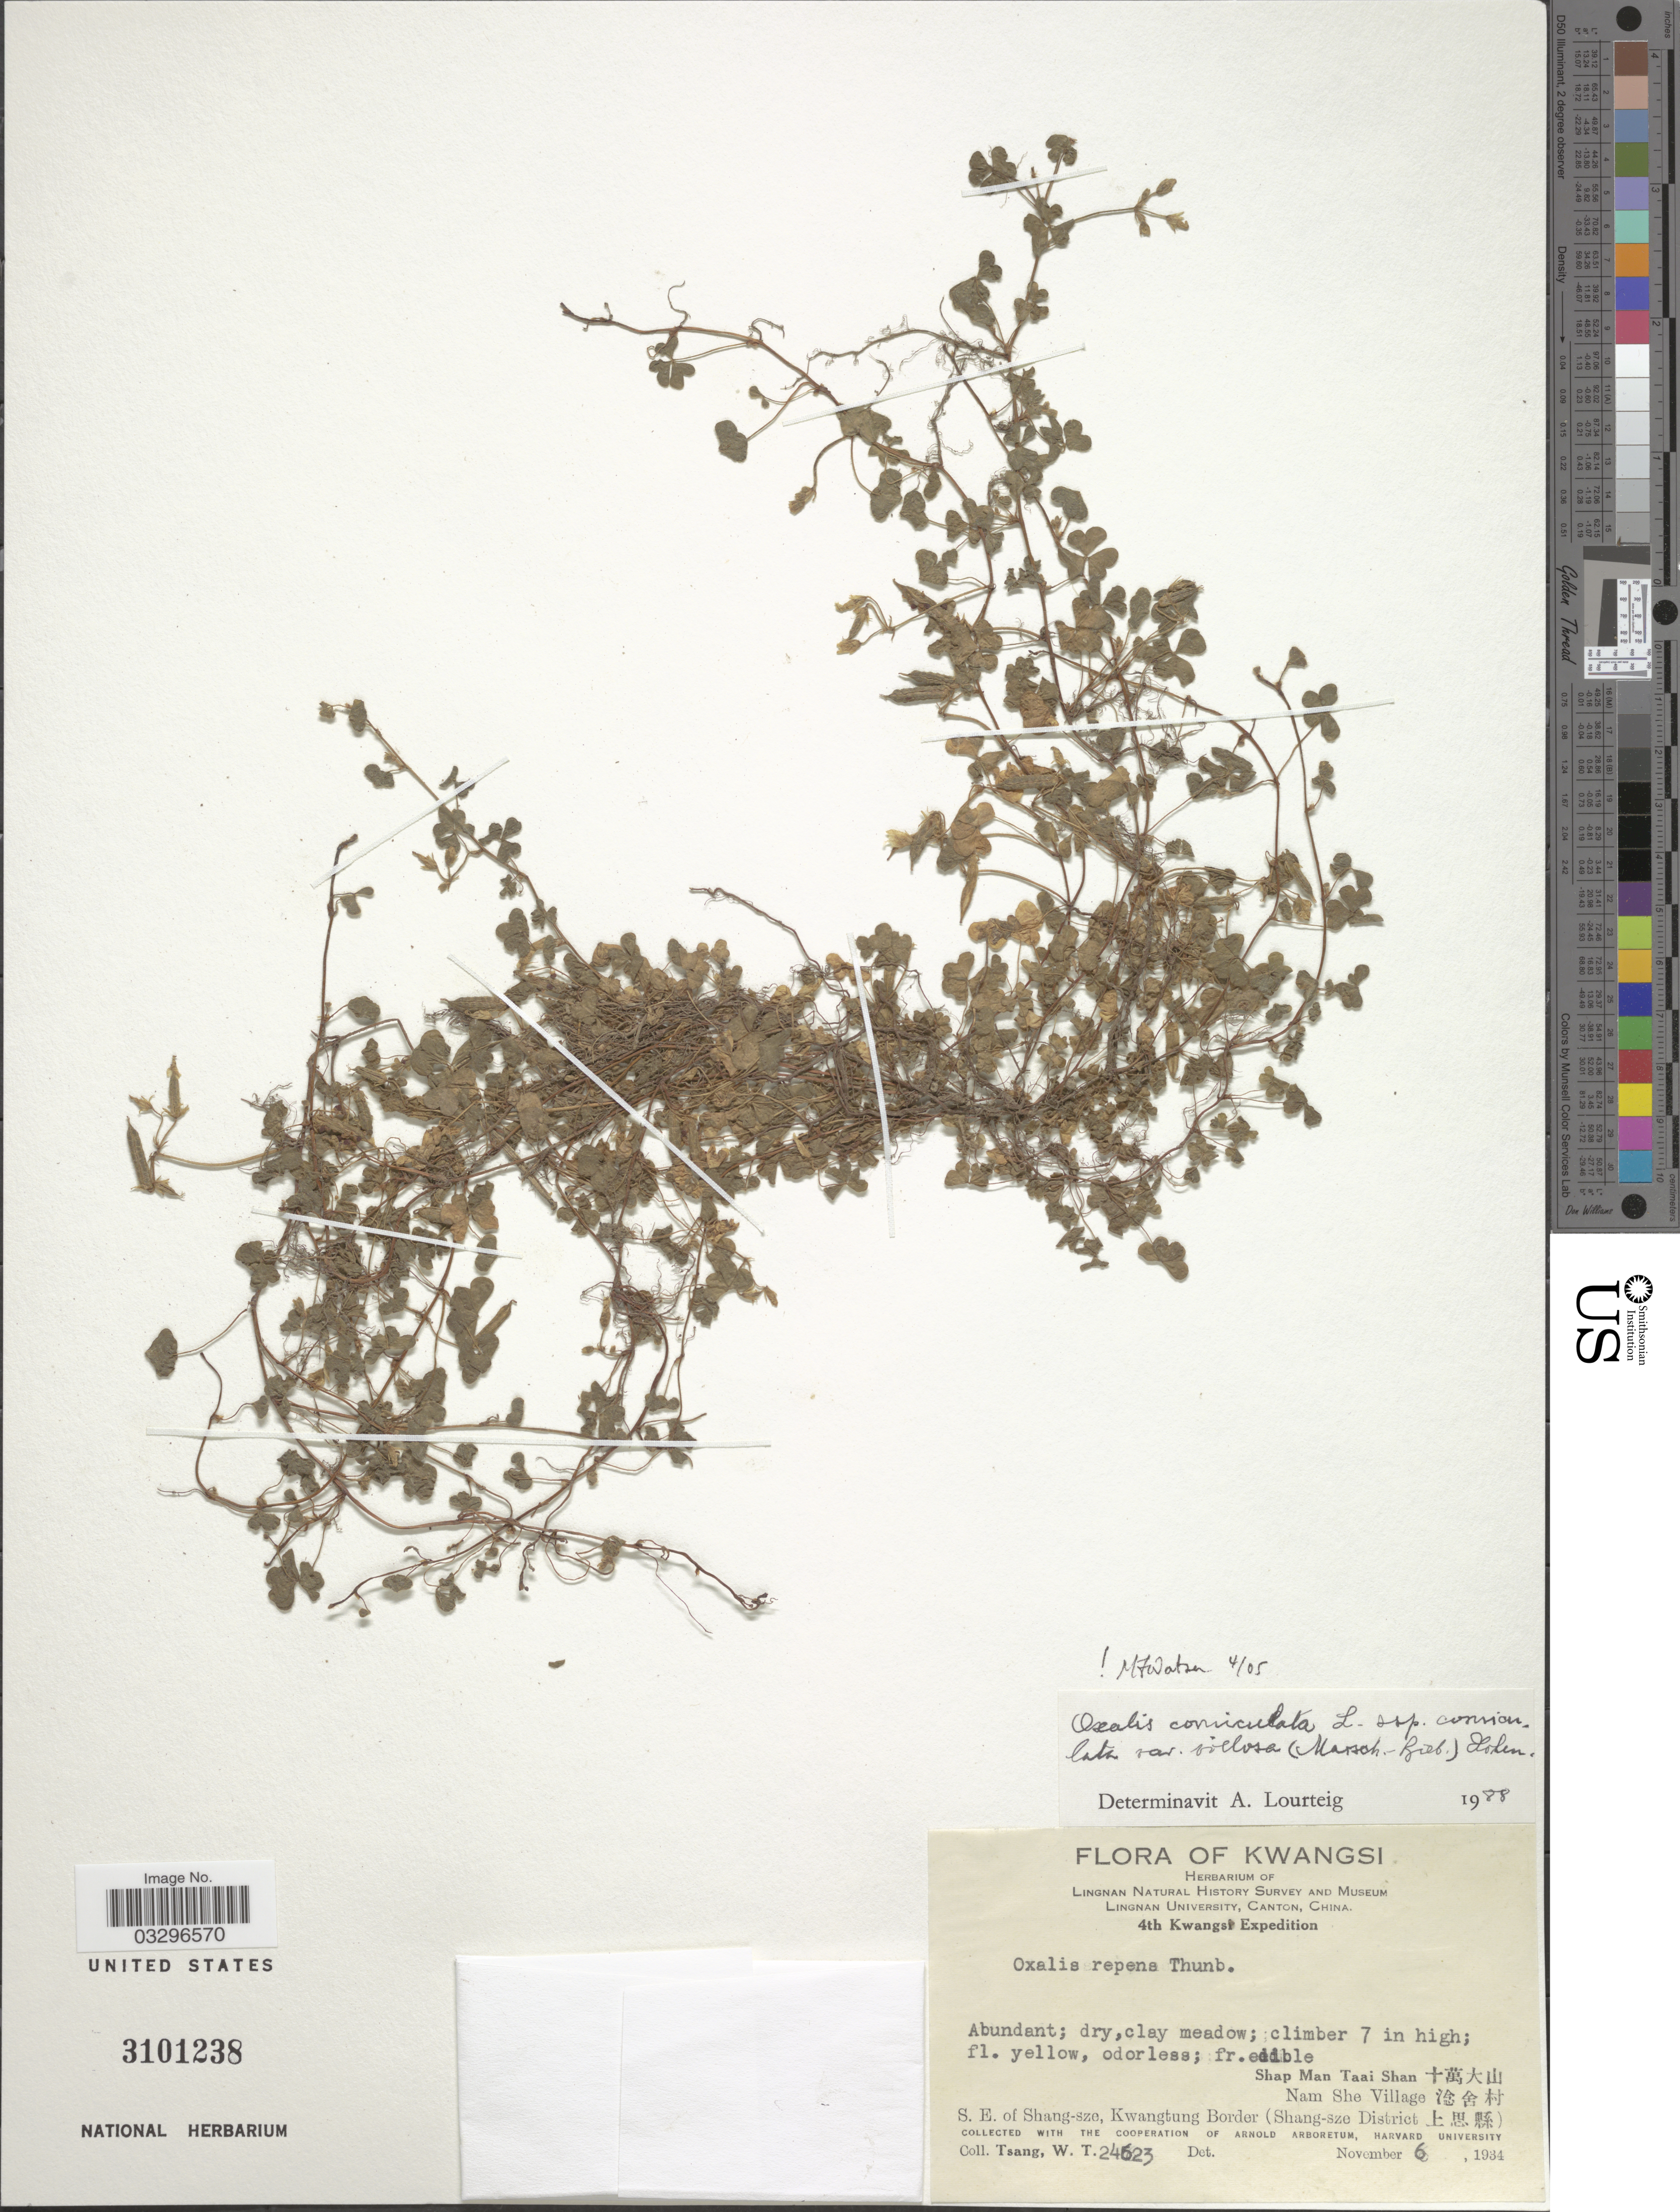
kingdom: Plantae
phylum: Tracheophyta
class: Magnoliopsida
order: Oxalidales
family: Oxalidaceae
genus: Oxalis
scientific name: Oxalis corniculata var. villosa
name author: (M. Bieb.) Hohen.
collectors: W. T. Tsang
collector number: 24623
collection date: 1934-11-06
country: China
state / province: Guangxi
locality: Kwangsi Province. Shap Man Taai Shan X, Nam She Village X. S. E. of Shang-sze, Kwangtung Border (Shang-sze District X).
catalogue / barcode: US 3101238